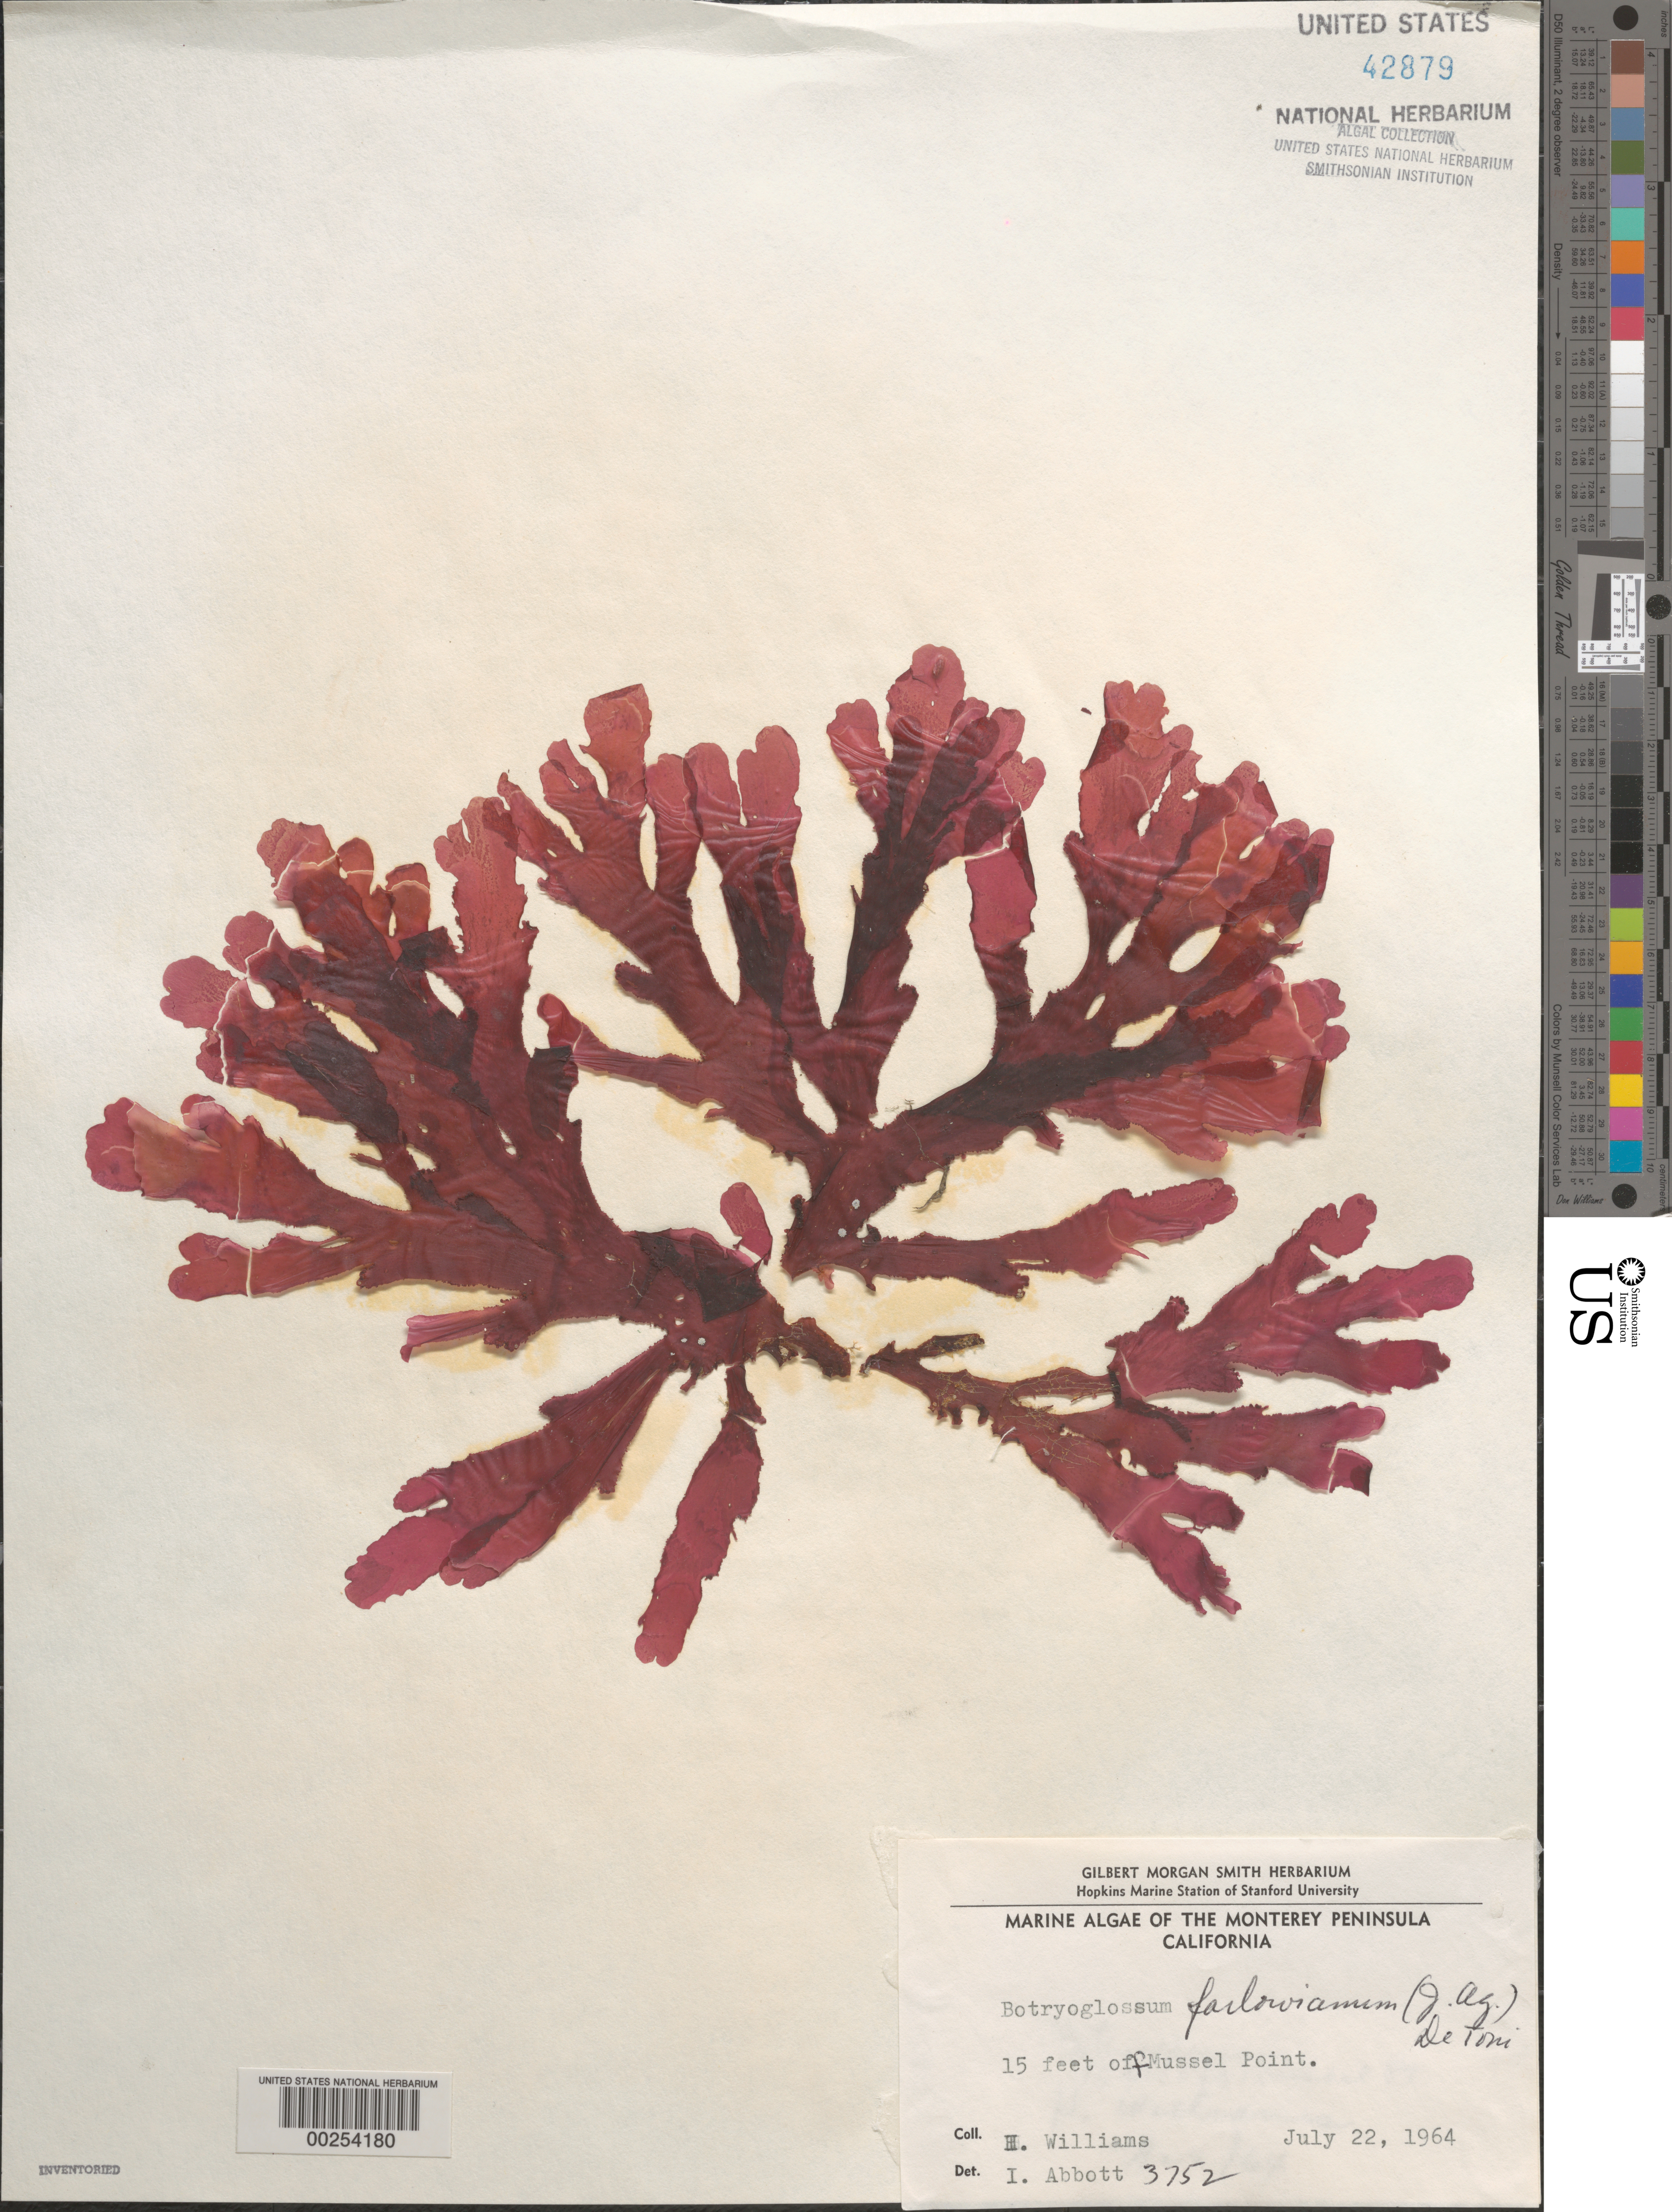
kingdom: Plantae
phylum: Rhodophyta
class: Florideophyceae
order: Ceramiales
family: Delesseriaceae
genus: Botryoglossum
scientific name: Botryoglossum farlowianum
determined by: Abbott, Isabella A.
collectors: H. R. Williams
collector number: IAA 3752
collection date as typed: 22 Jul 1964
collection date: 1964-07-22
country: United States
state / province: California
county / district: Monterey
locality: Monterey Peninsula, off Mussel Point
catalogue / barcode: US 42879